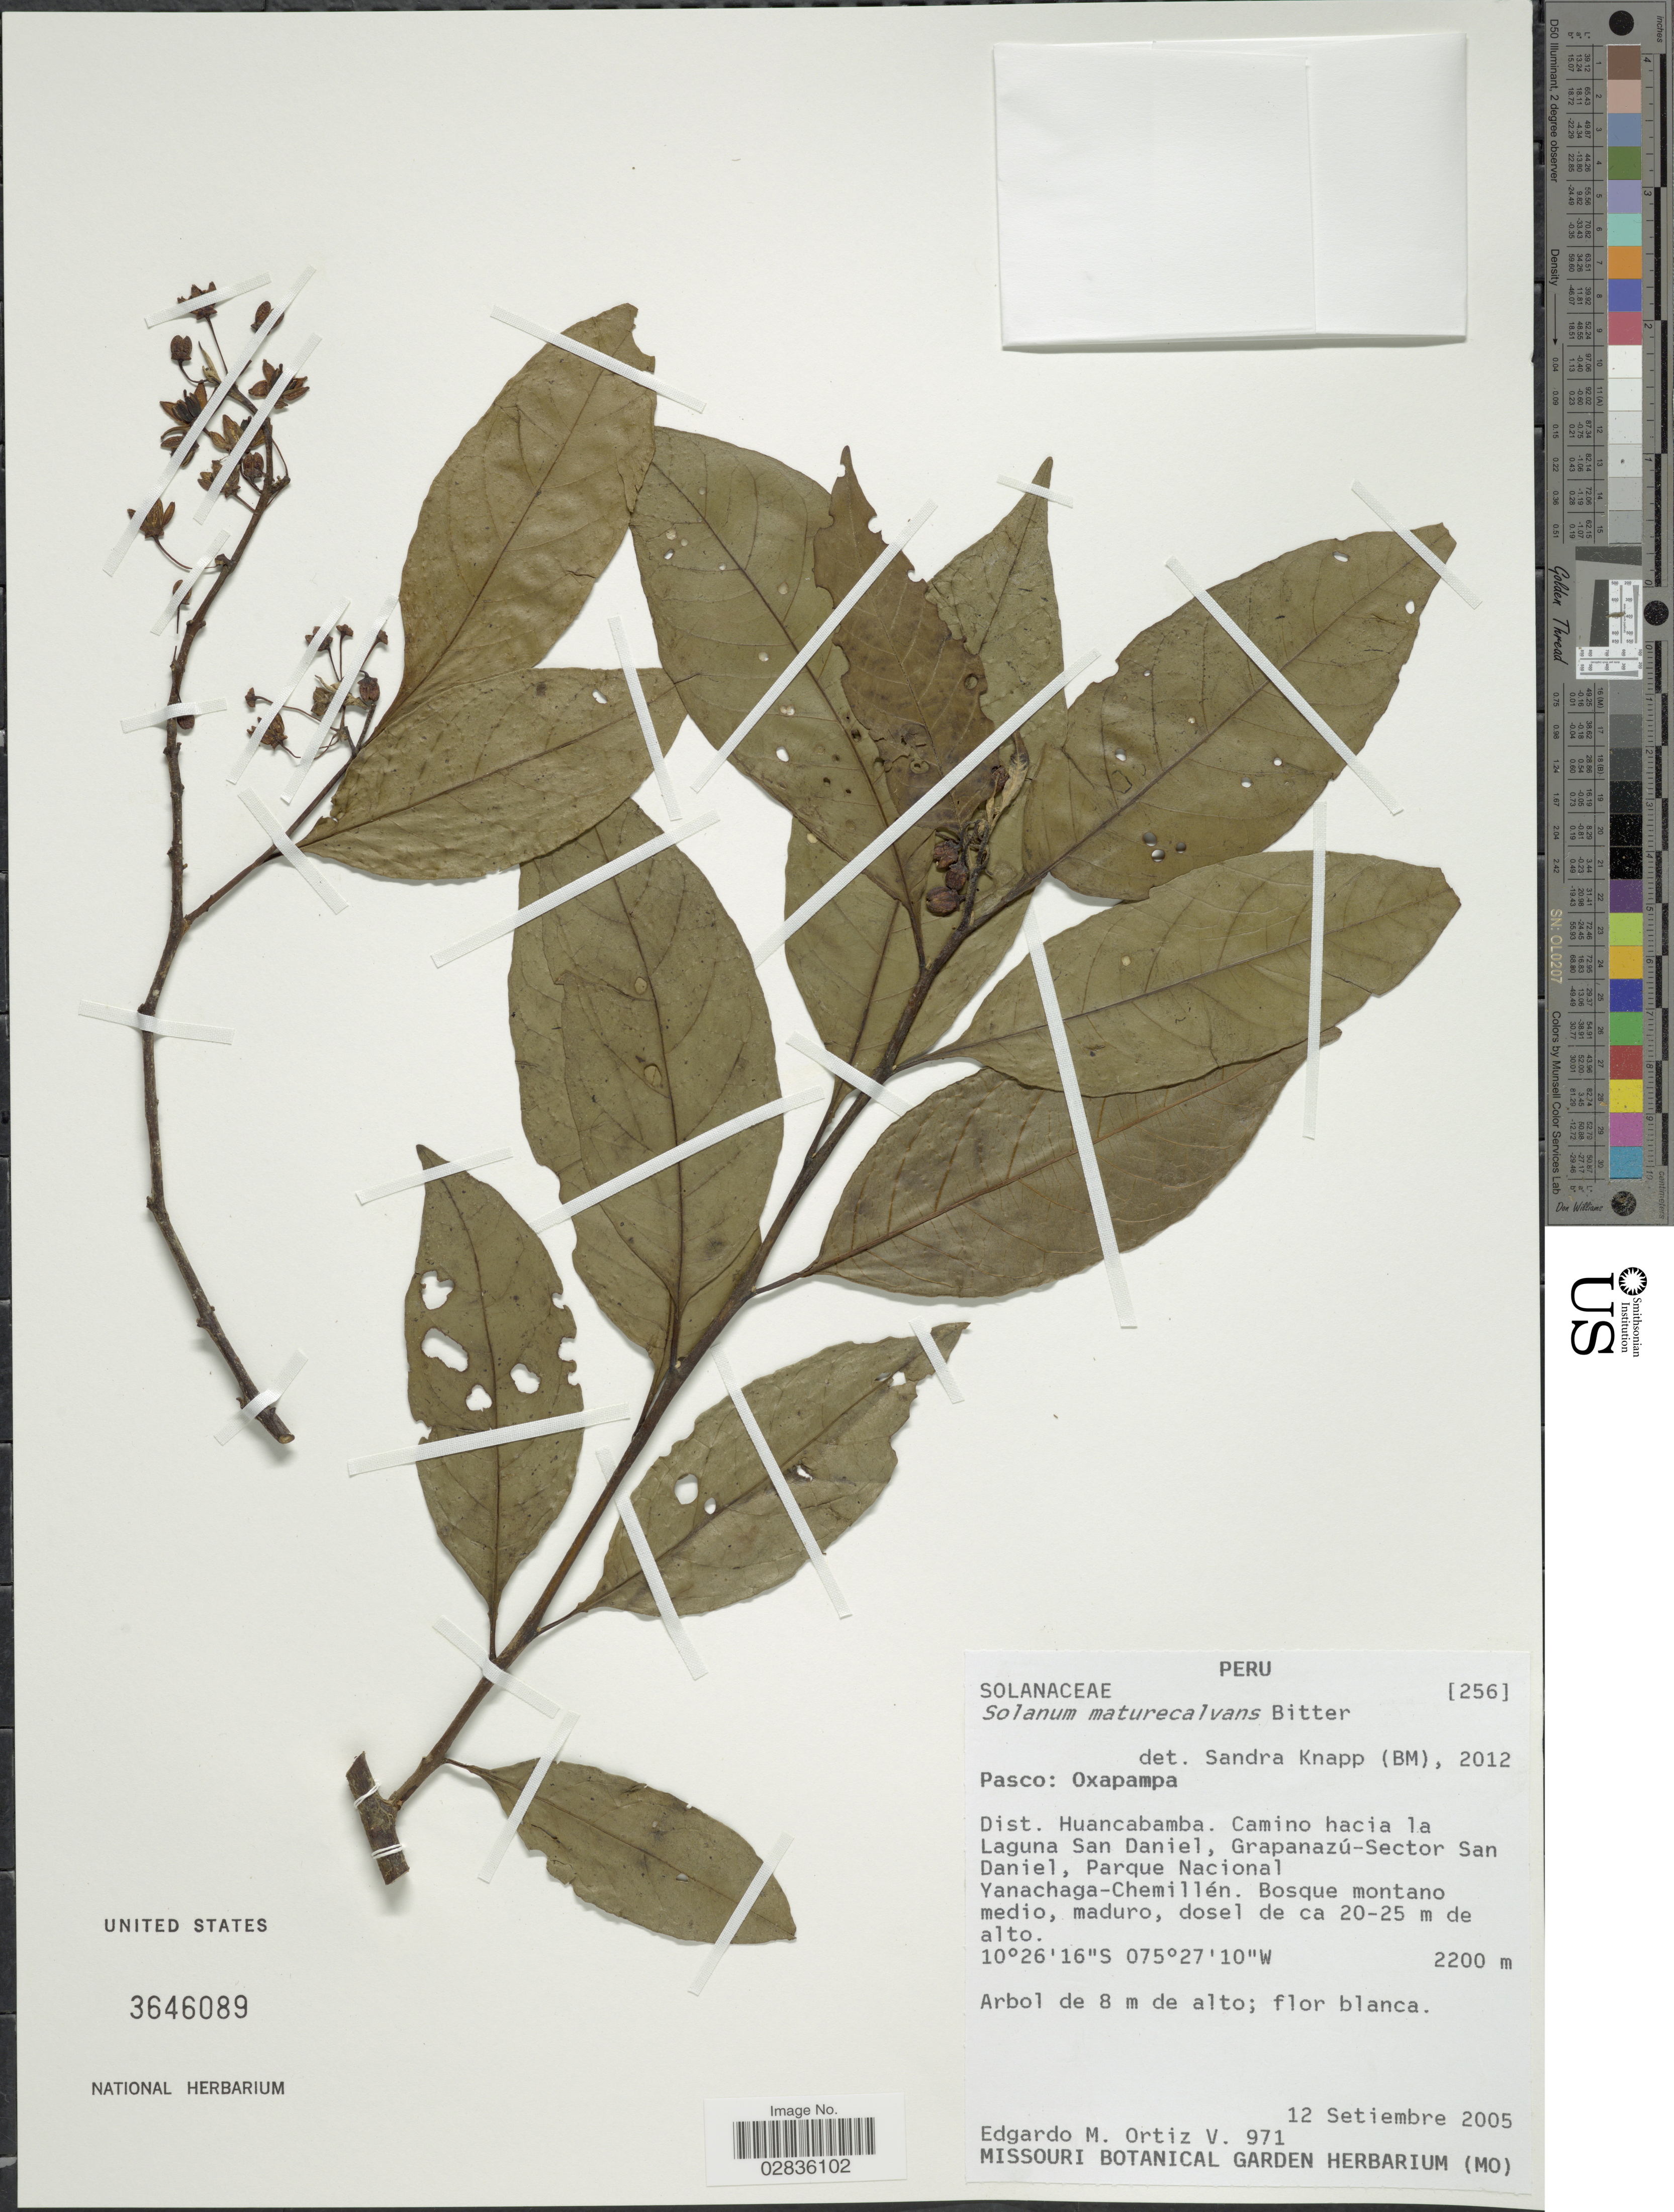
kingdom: Plantae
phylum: Tracheophyta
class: Magnoliopsida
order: Solanales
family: Solanaceae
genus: Solanum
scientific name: Solanum maturecalvans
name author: Bitter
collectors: E. Ortiz V.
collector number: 971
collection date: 2005-09-12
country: Peru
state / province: Pasco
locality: Oxapampa. Dist. Huancabamba. Camino hacia la Laguna San Daniel, Grapanazú-Sector San Daniel, Parque Nacional Yanacha-Chemillén.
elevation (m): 2200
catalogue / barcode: US 3646089